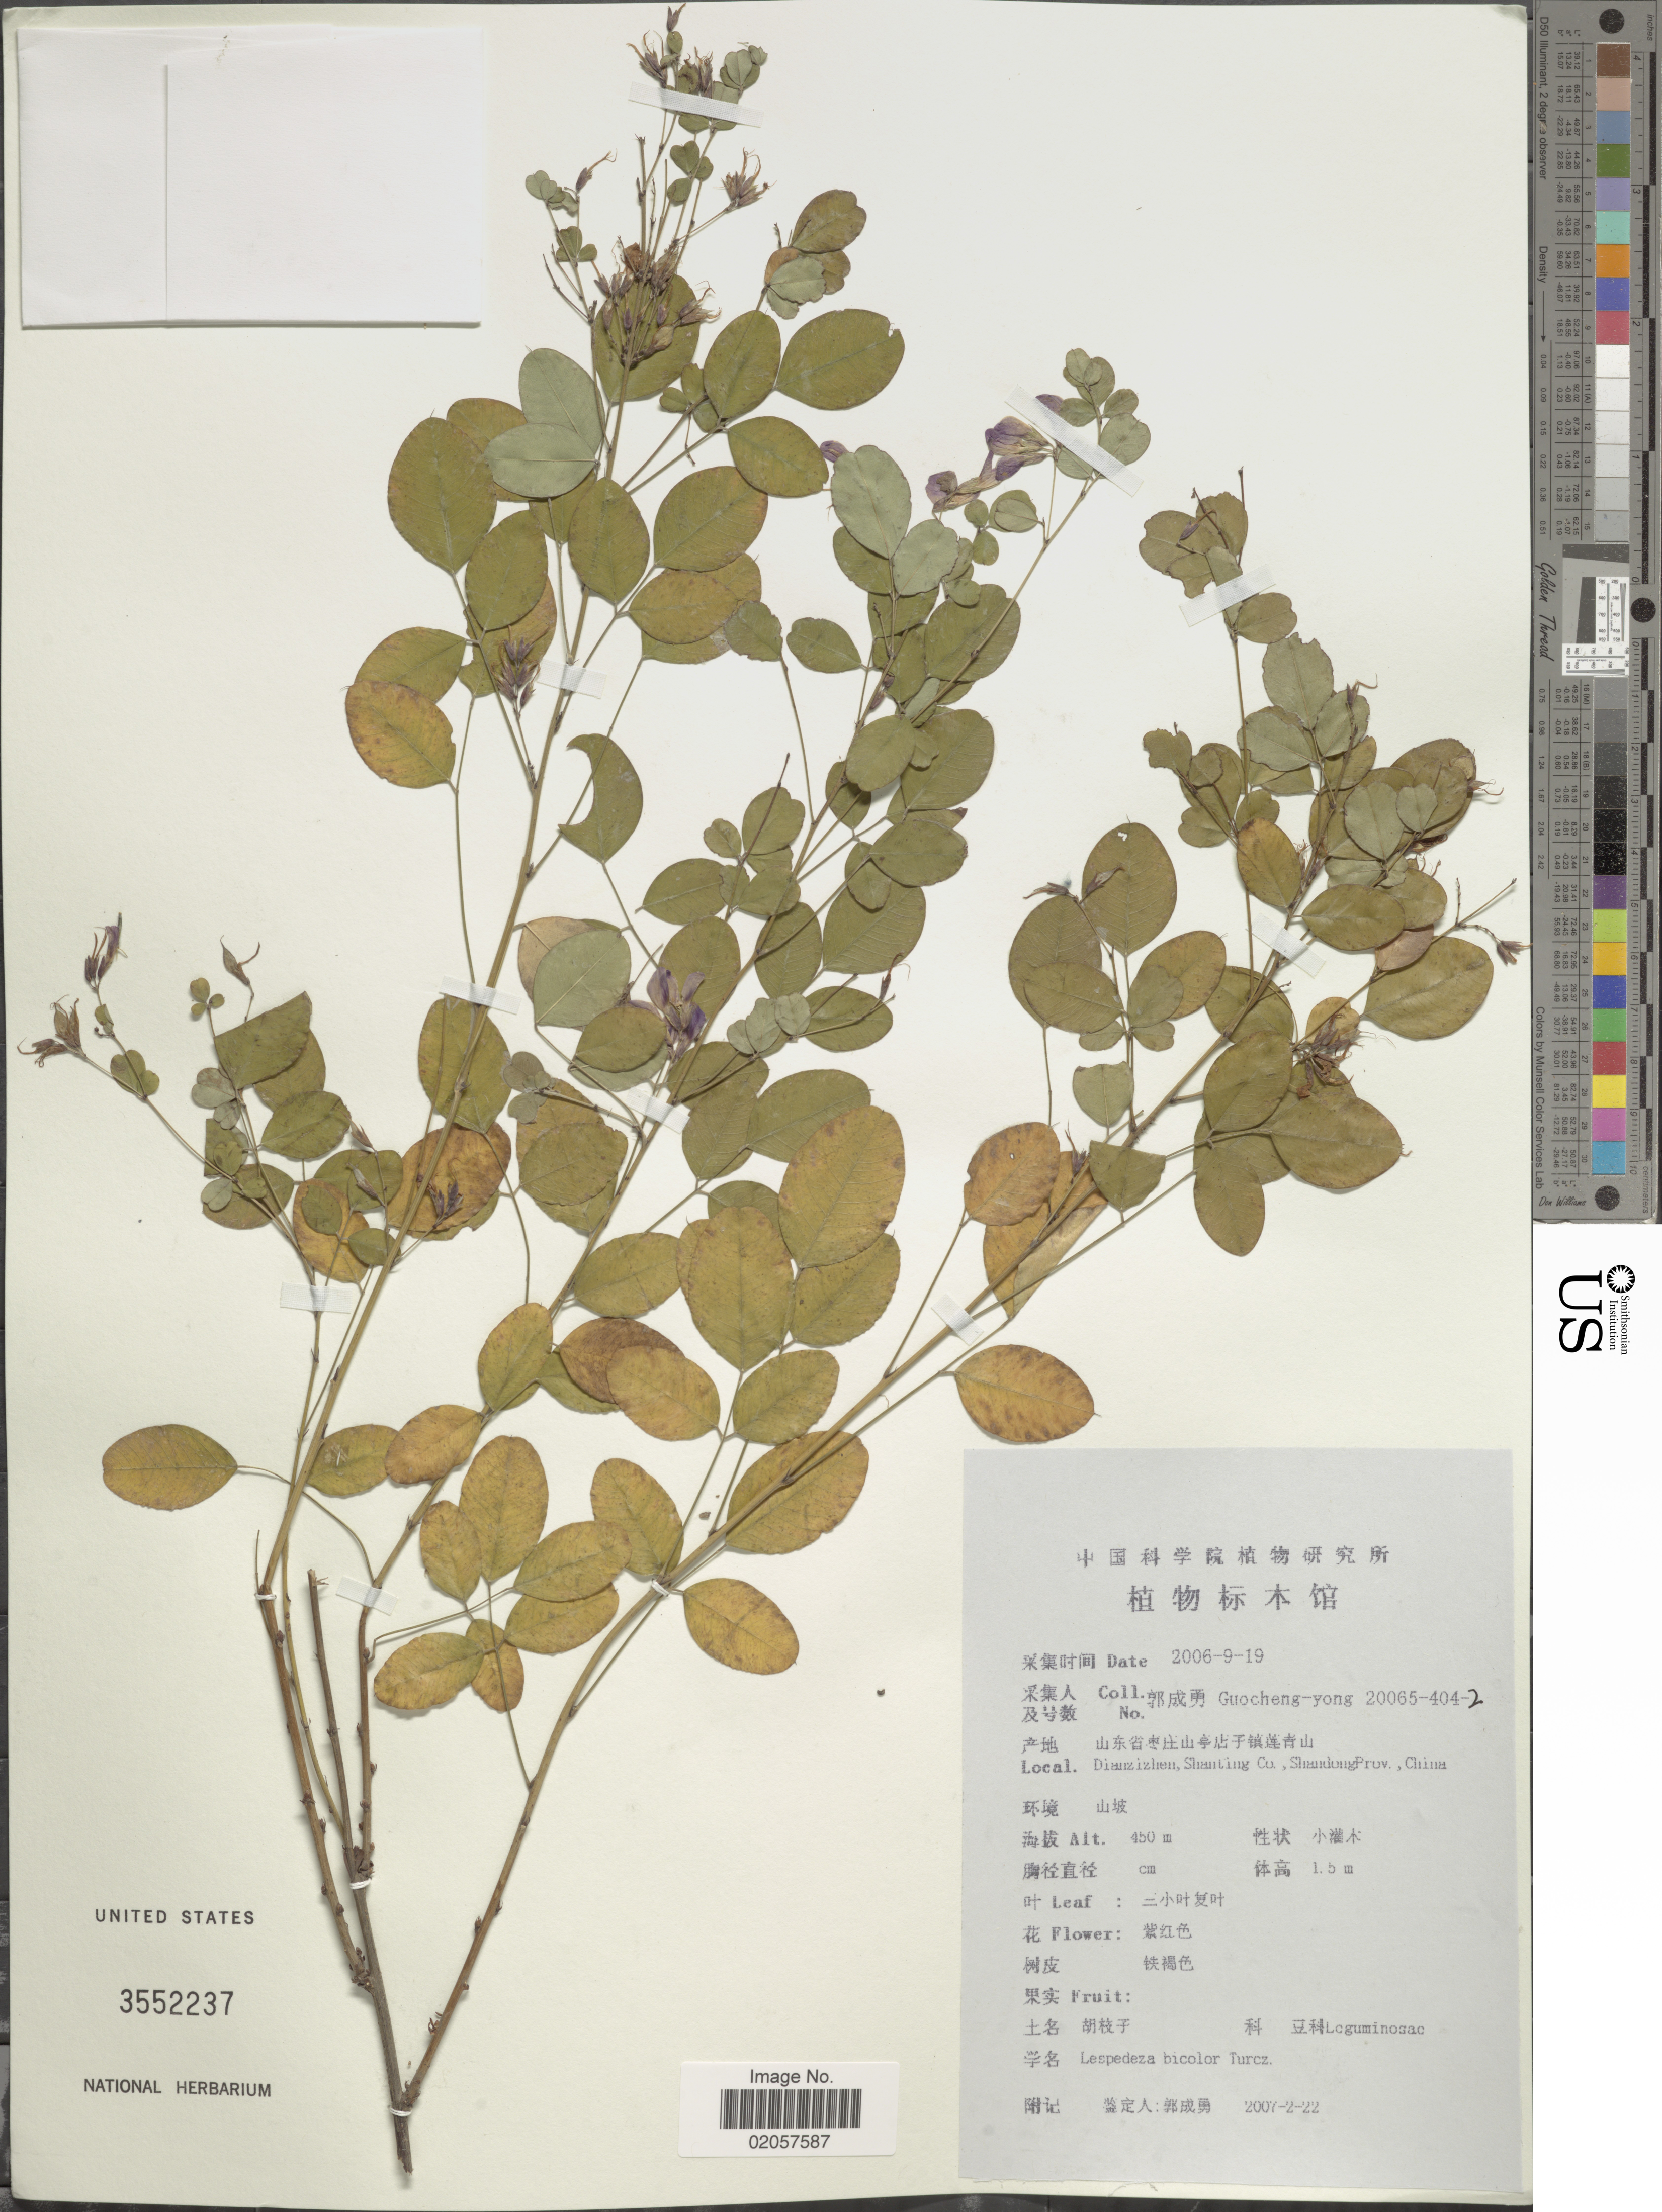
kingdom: Plantae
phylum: Tracheophyta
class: Magnoliopsida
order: Fabales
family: Fabaceae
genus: Lespedeza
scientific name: Lespedeza bicolor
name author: Turcz.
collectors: Guo cheng-yong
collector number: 200654042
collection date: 2006-09-19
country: China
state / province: Shandong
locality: Datianzhuangzhen, Shanting Co., Shandong Prov., China.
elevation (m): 450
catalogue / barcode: US 3552237